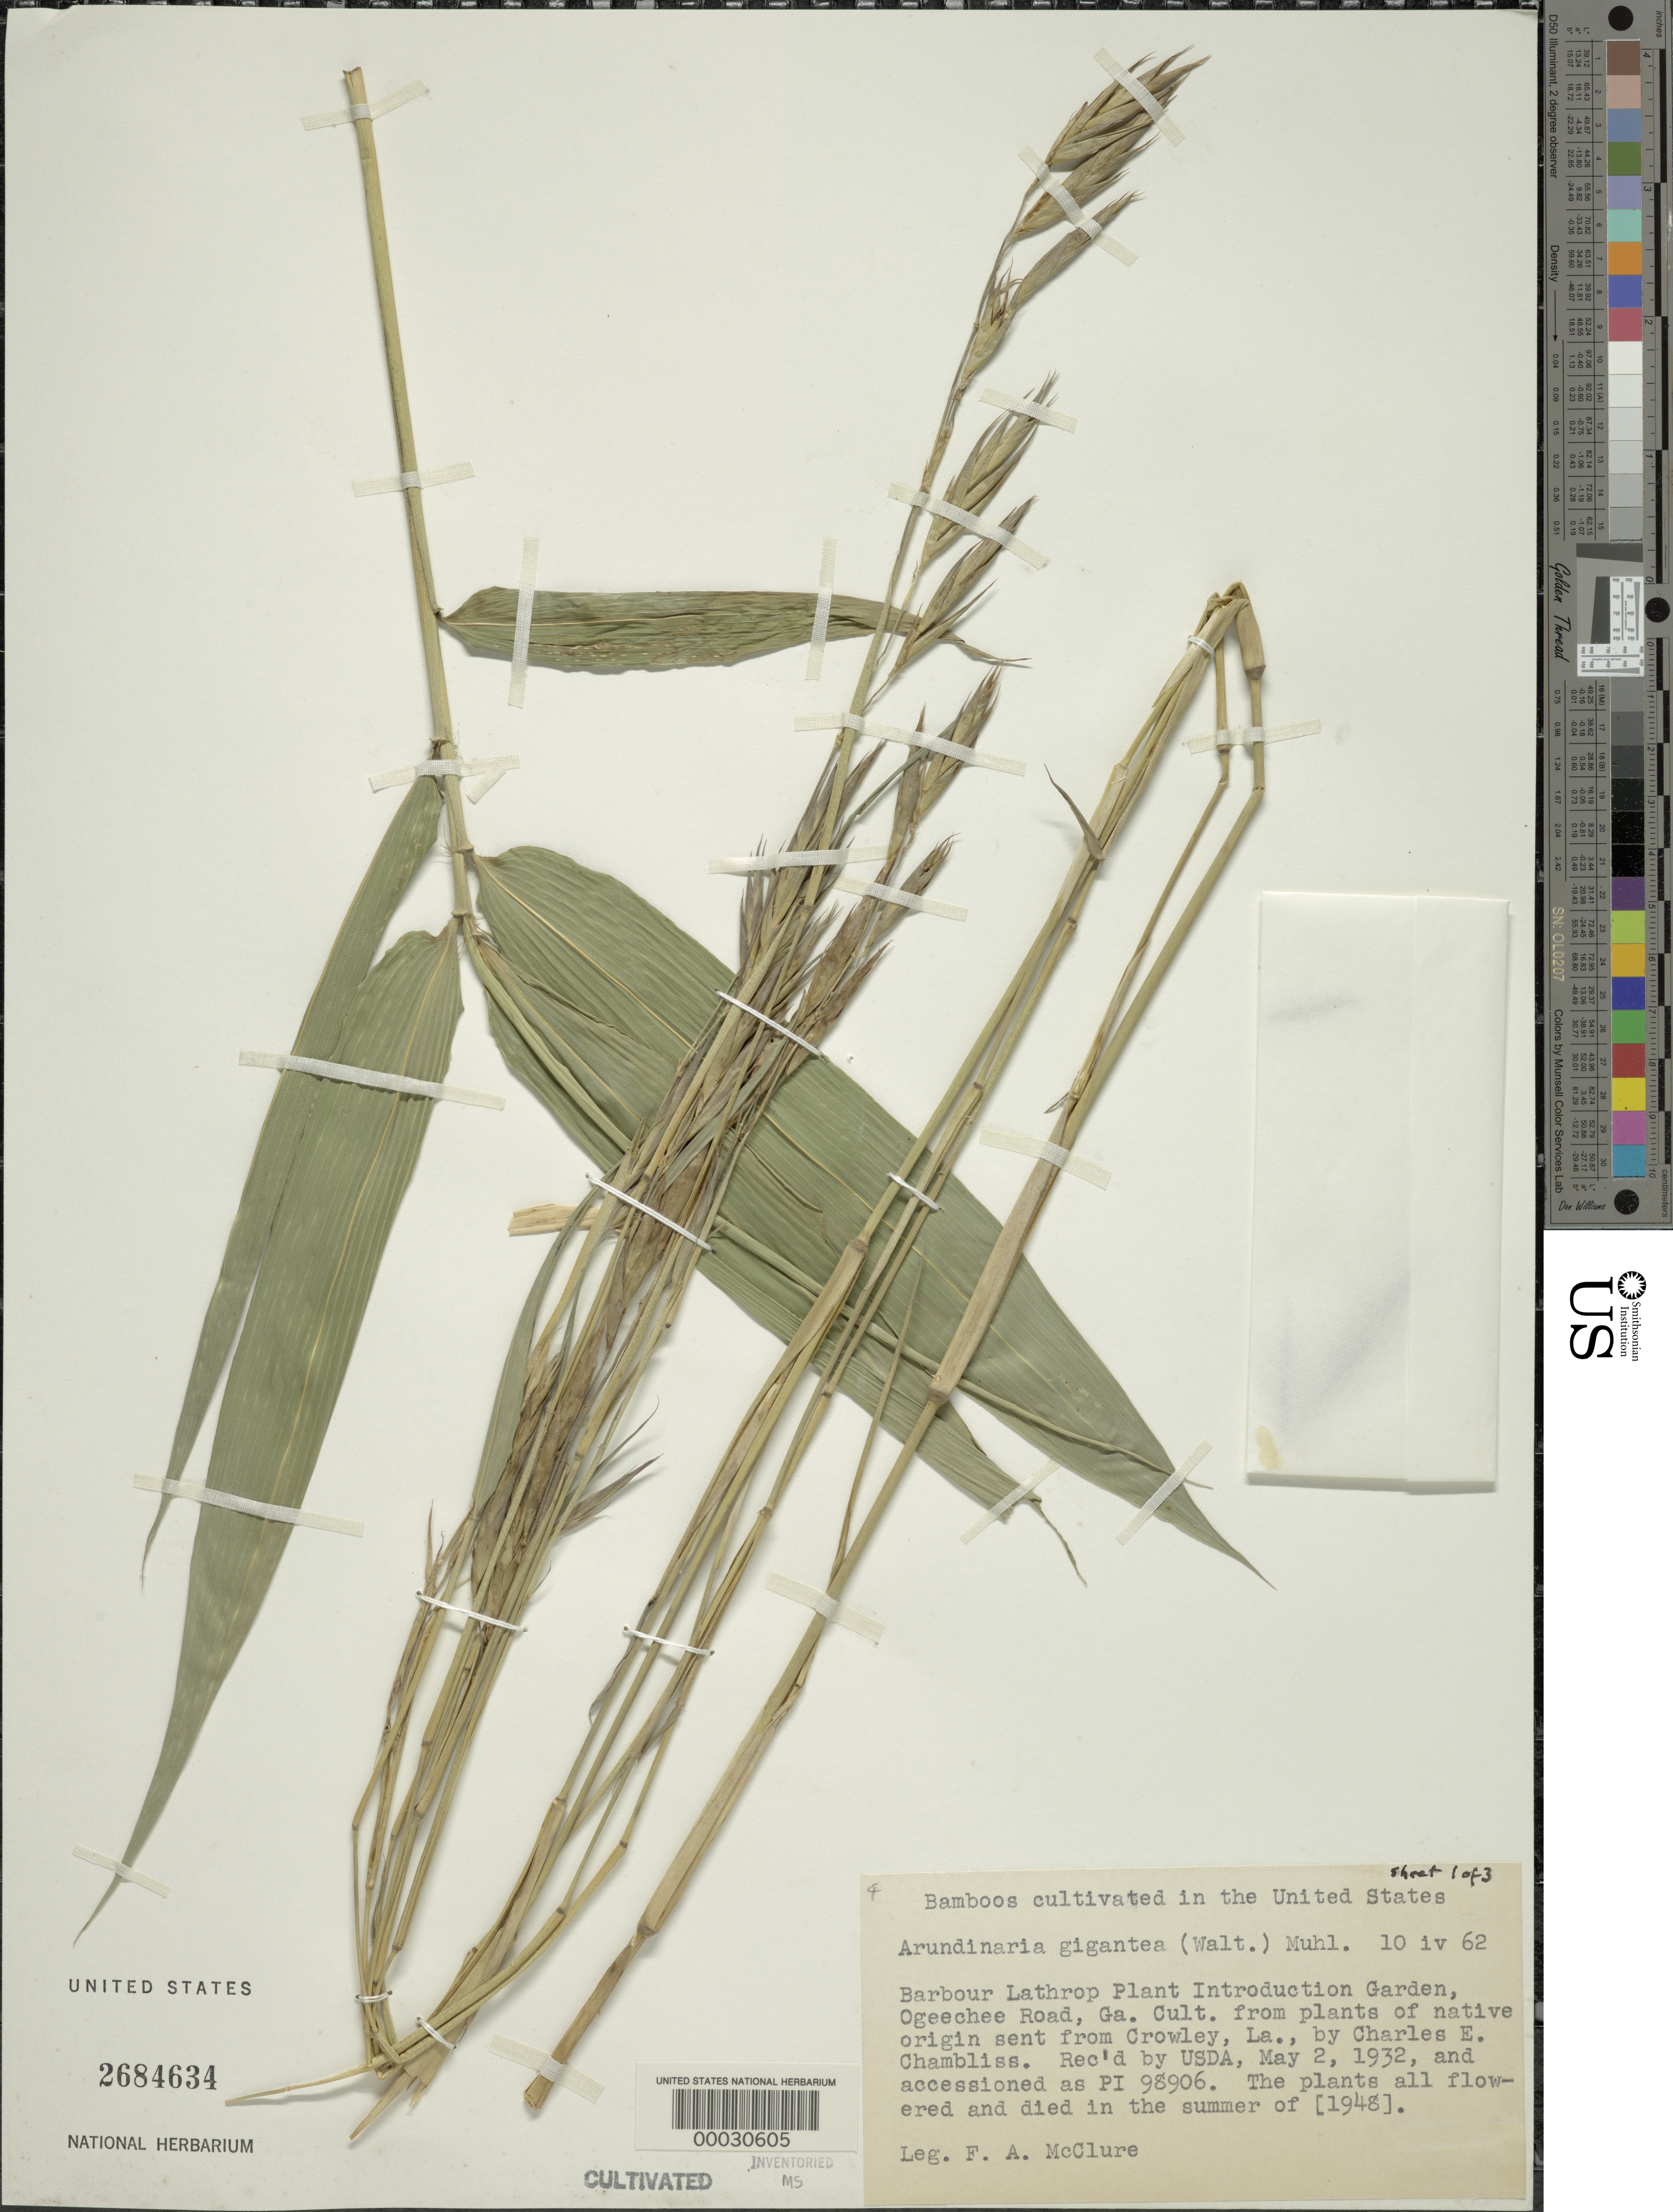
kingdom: Plantae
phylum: Tracheophyta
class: Liliopsida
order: Poales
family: Poaceae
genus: Arundinaria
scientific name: Arundinaria gigantea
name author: (Walter) Muhl.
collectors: F. A. McClure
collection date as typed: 10 Apr 1962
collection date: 1962-04-10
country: United States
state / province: Georgia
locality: Barbour lathrop plant introduction garden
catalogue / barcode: US 2684634